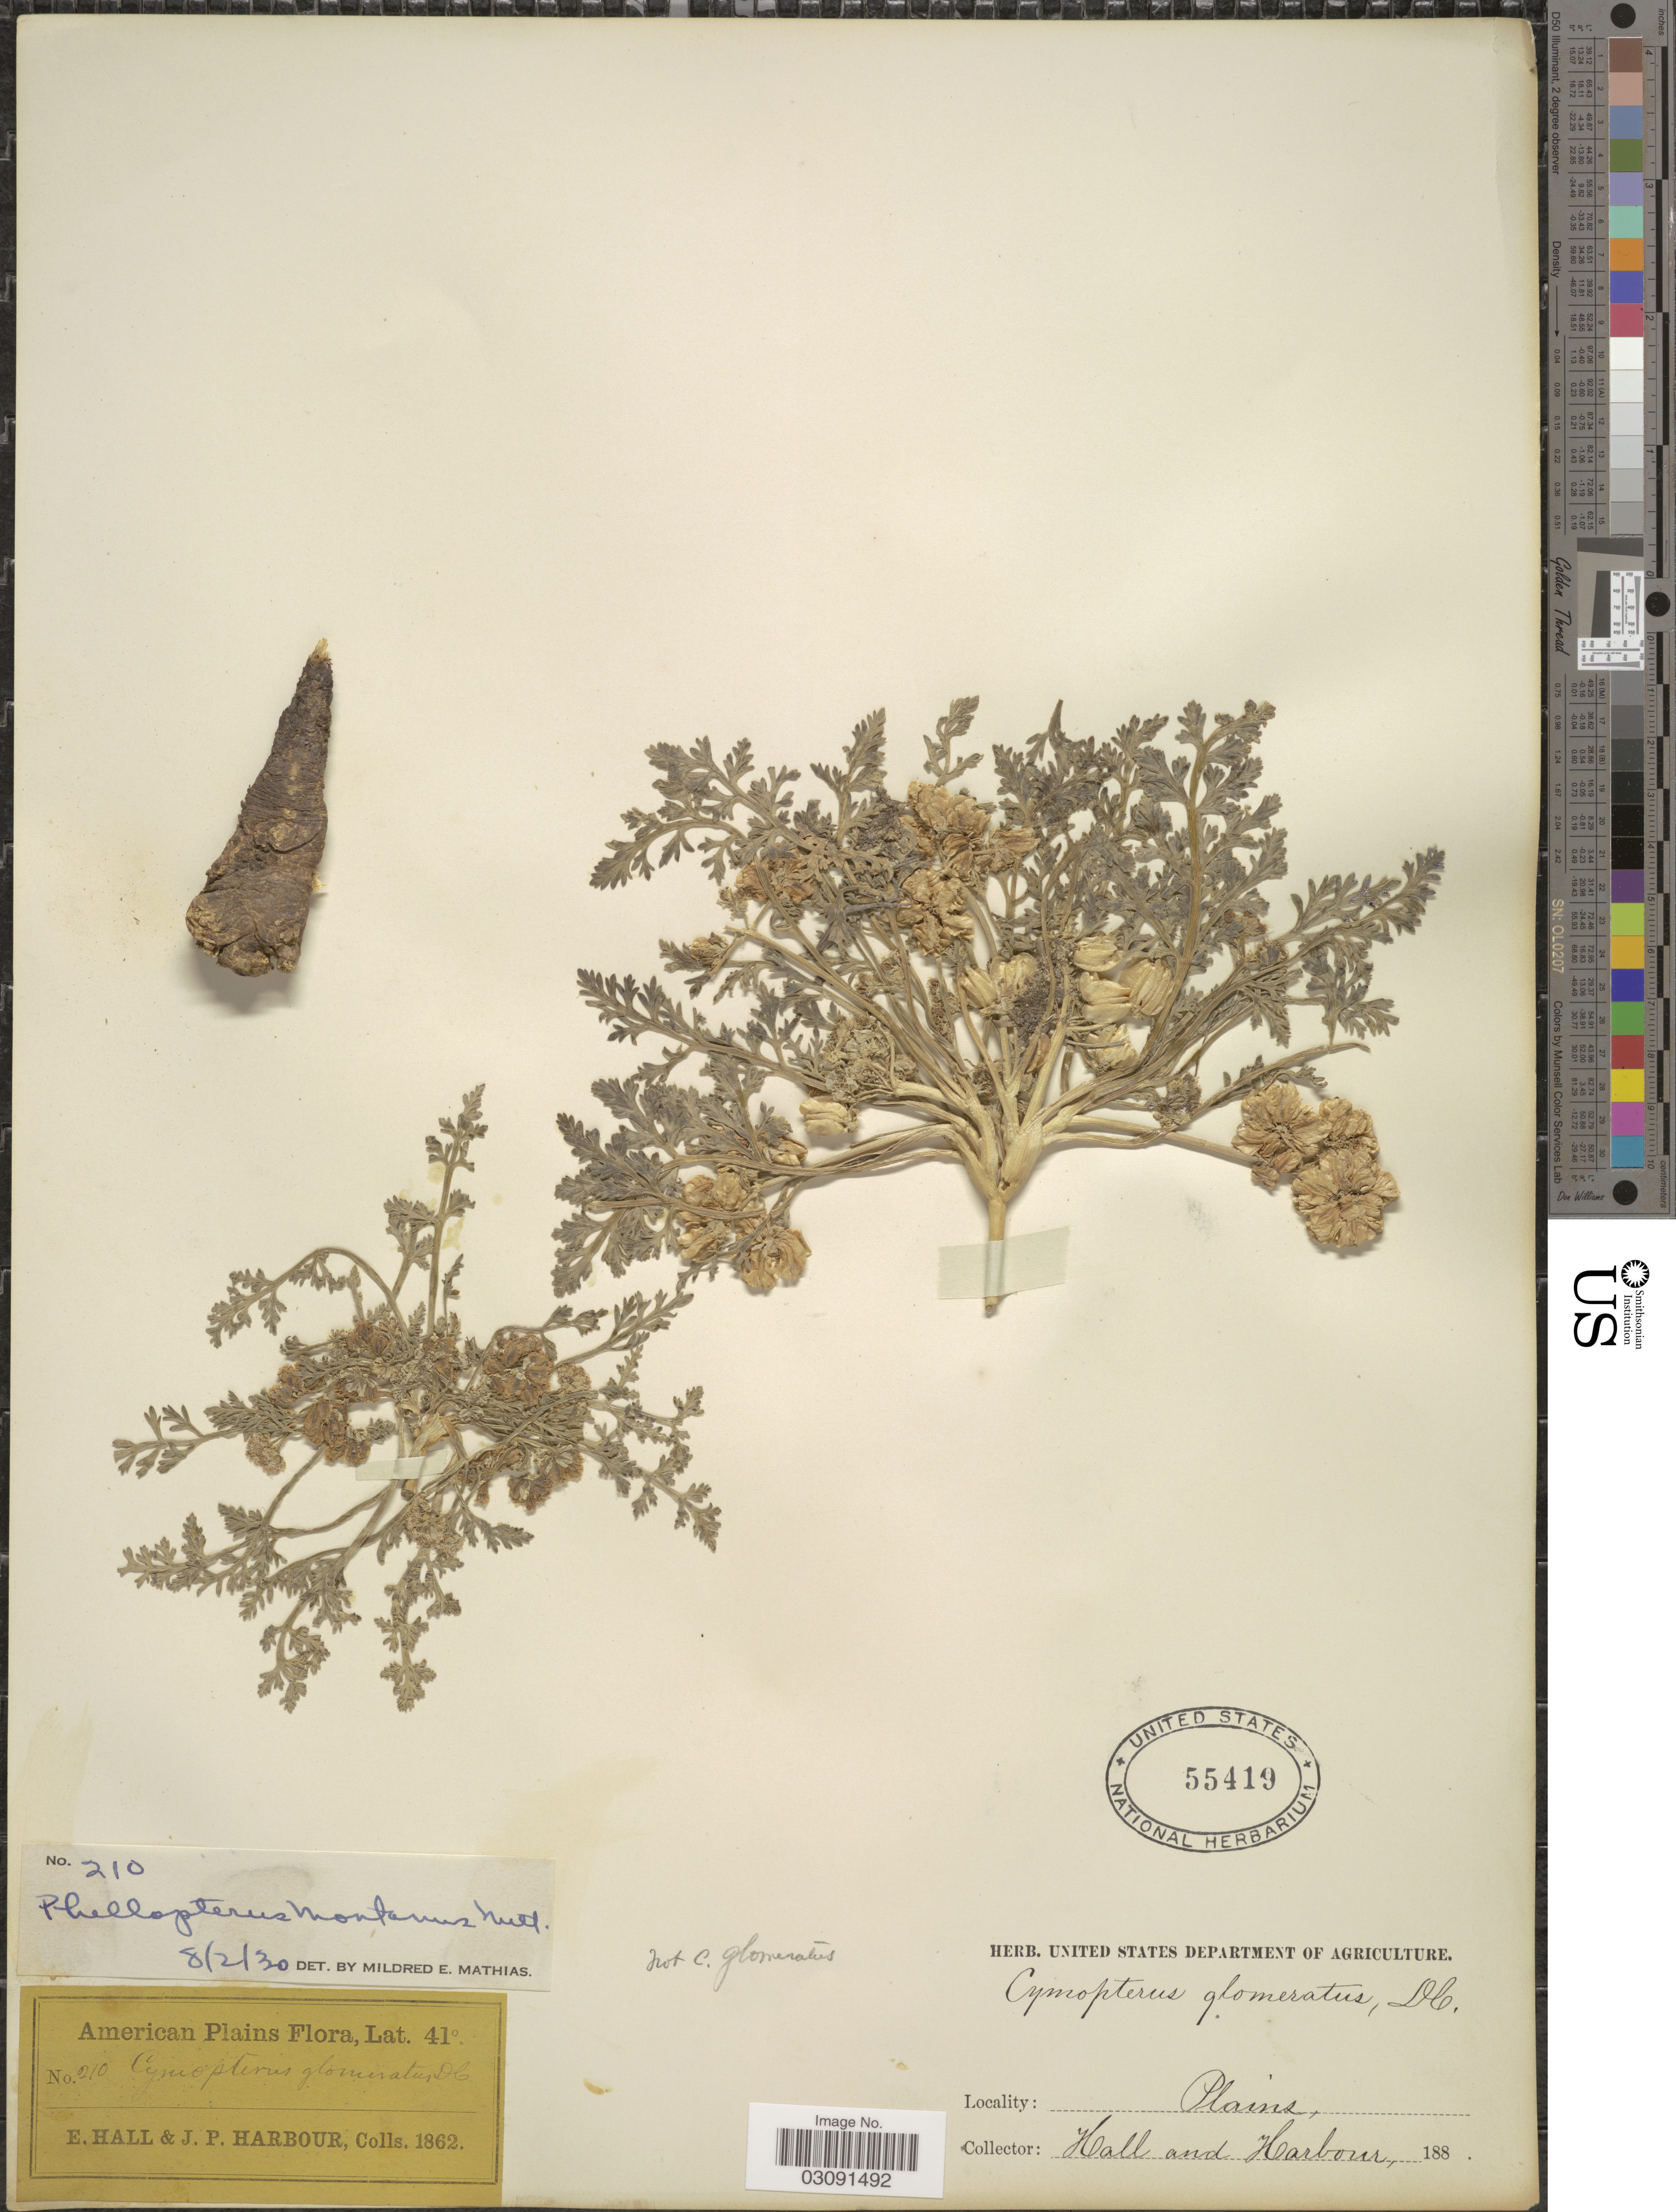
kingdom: Plantae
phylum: Tracheophyta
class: Magnoliopsida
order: Apiales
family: Apiaceae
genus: Cymopterus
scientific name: Cymopterus montanus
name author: Torr. & A. Gray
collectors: E. Hall & J. Harbour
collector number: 210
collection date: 1862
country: United States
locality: American Plains.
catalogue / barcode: US 55419